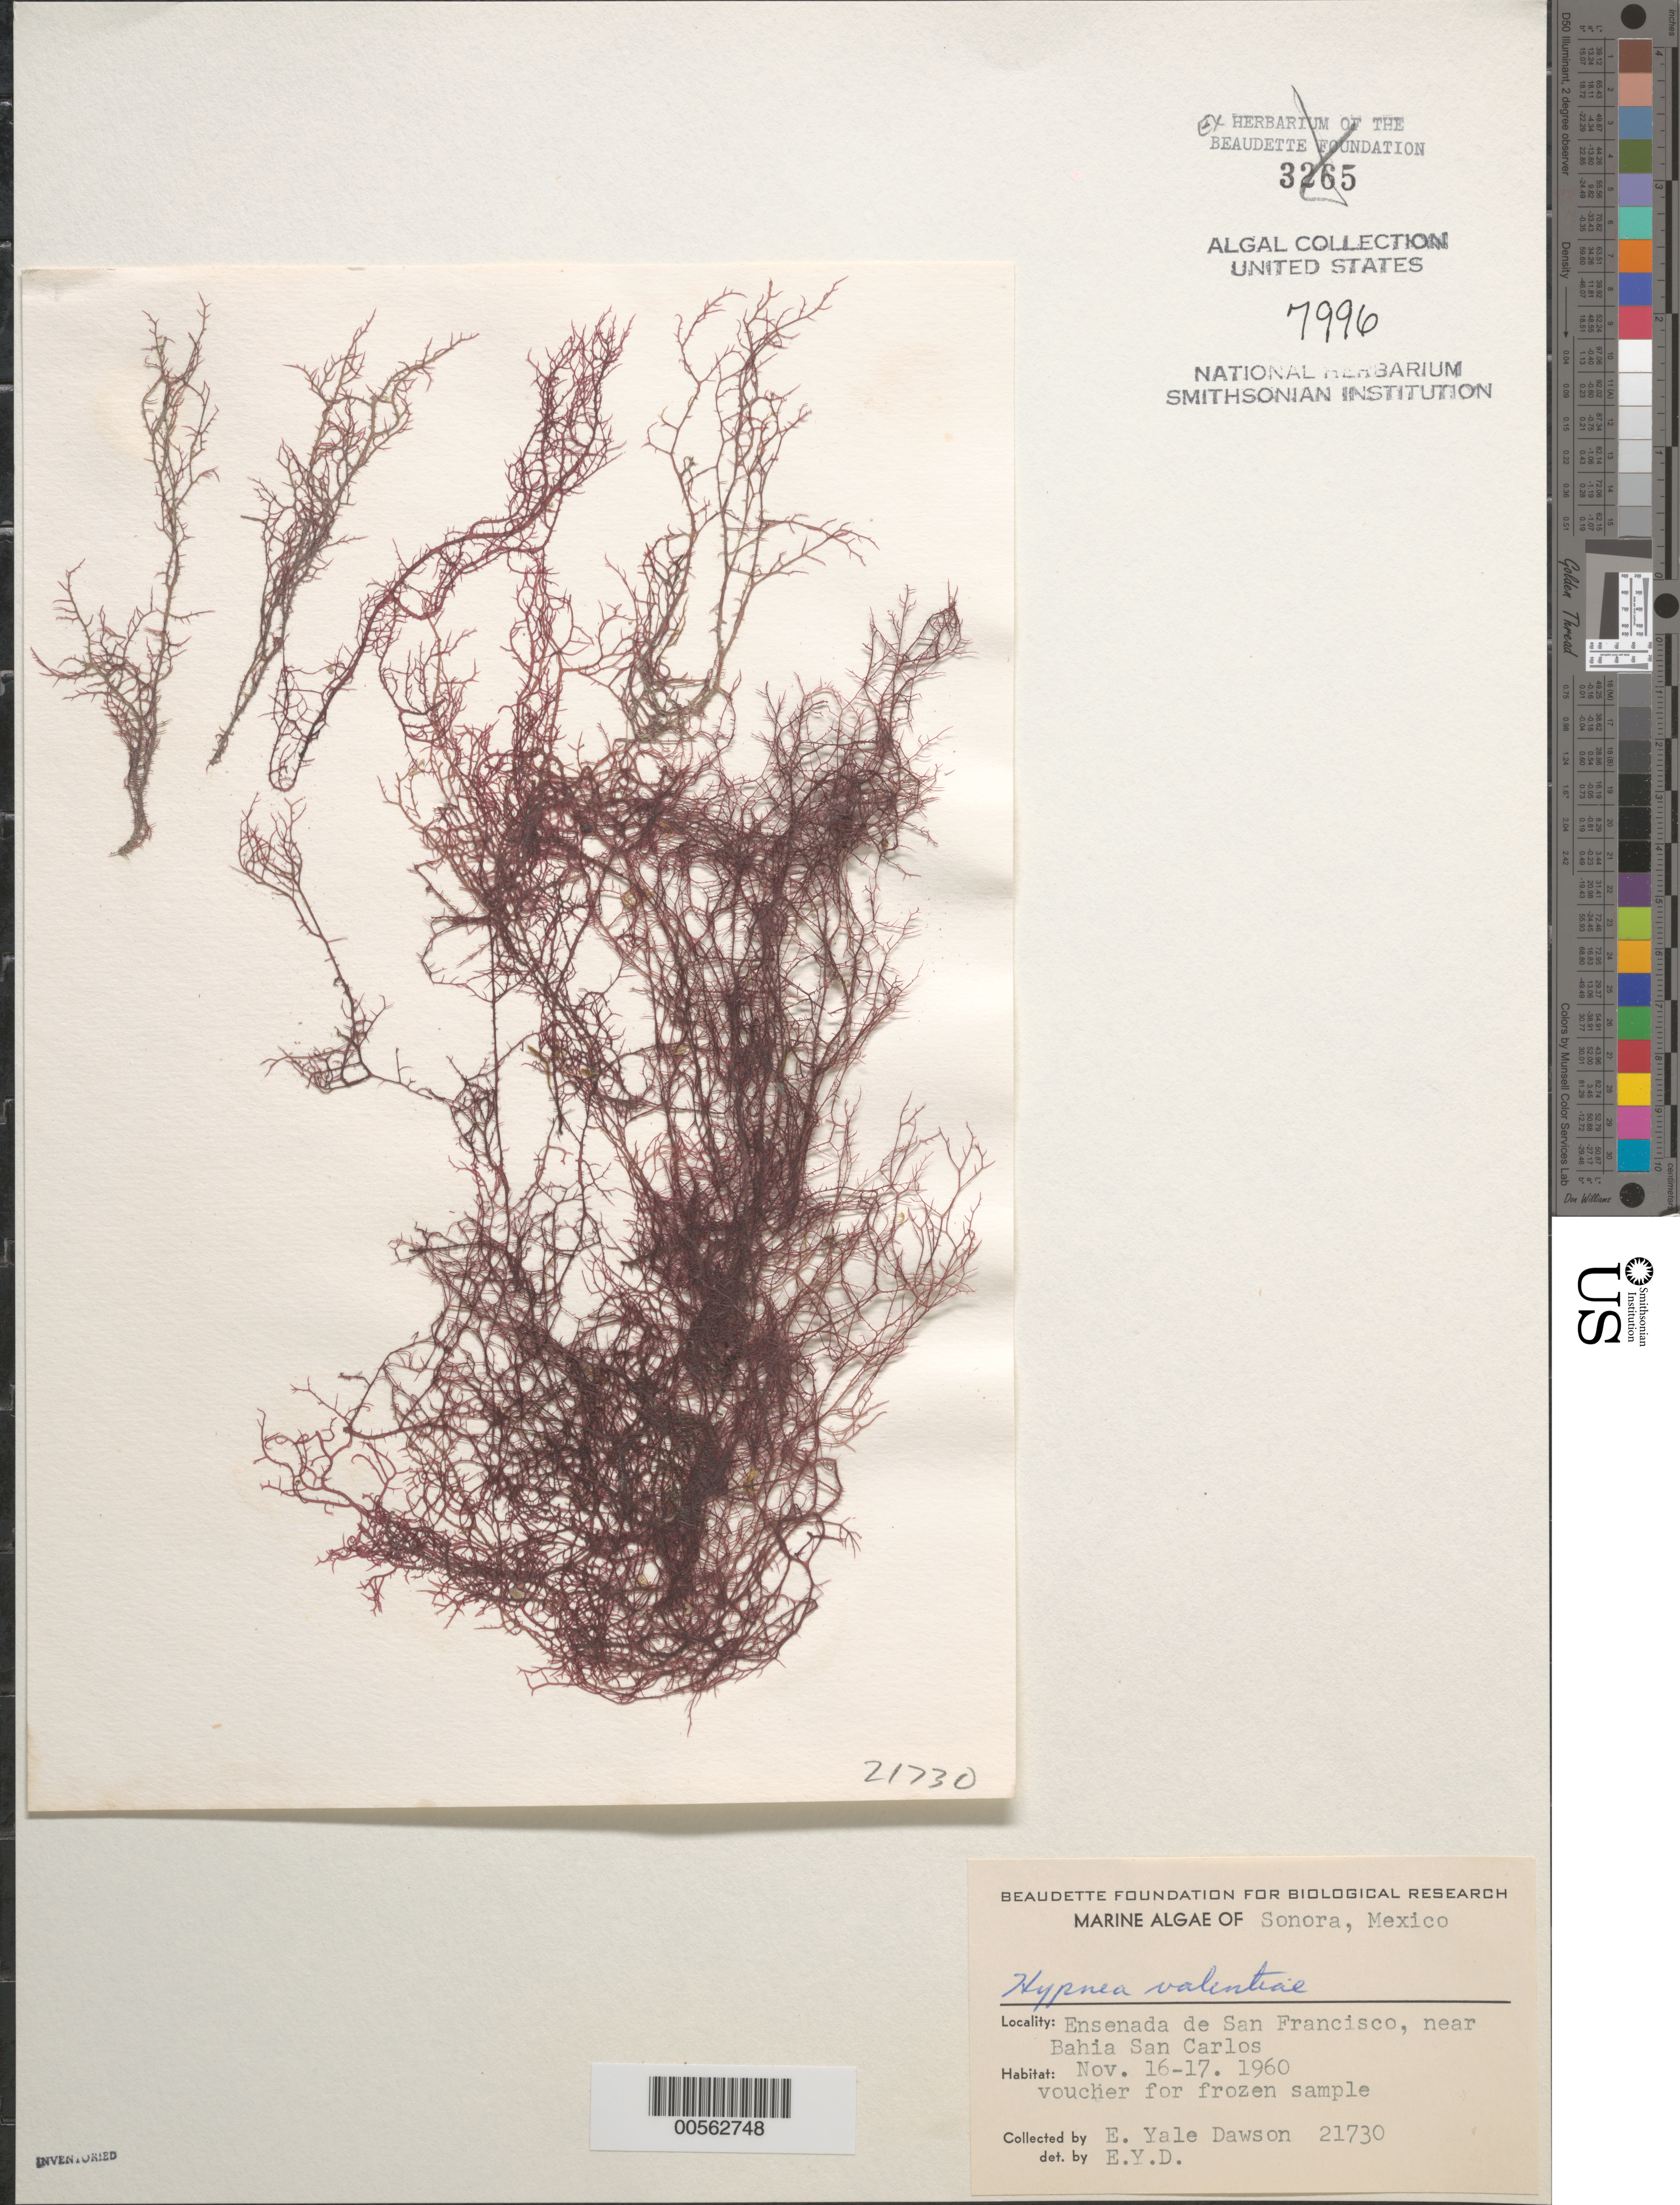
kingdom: Plantae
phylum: Rhodophyta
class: Florideophyceae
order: Gigartinales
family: Cystocloniaceae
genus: Hypnea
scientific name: Hypnea valentiae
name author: (Turner) Mont.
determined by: Dawson, E. Y.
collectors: E. Y. Dawson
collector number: EYD 21730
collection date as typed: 16 Nov 1960 TO 17 Nov 1960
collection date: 1960-11-16/1960-11-17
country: Mexico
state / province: Sonora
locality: Ensenada de San Francisco, near Bahia San Carlos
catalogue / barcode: US 7996